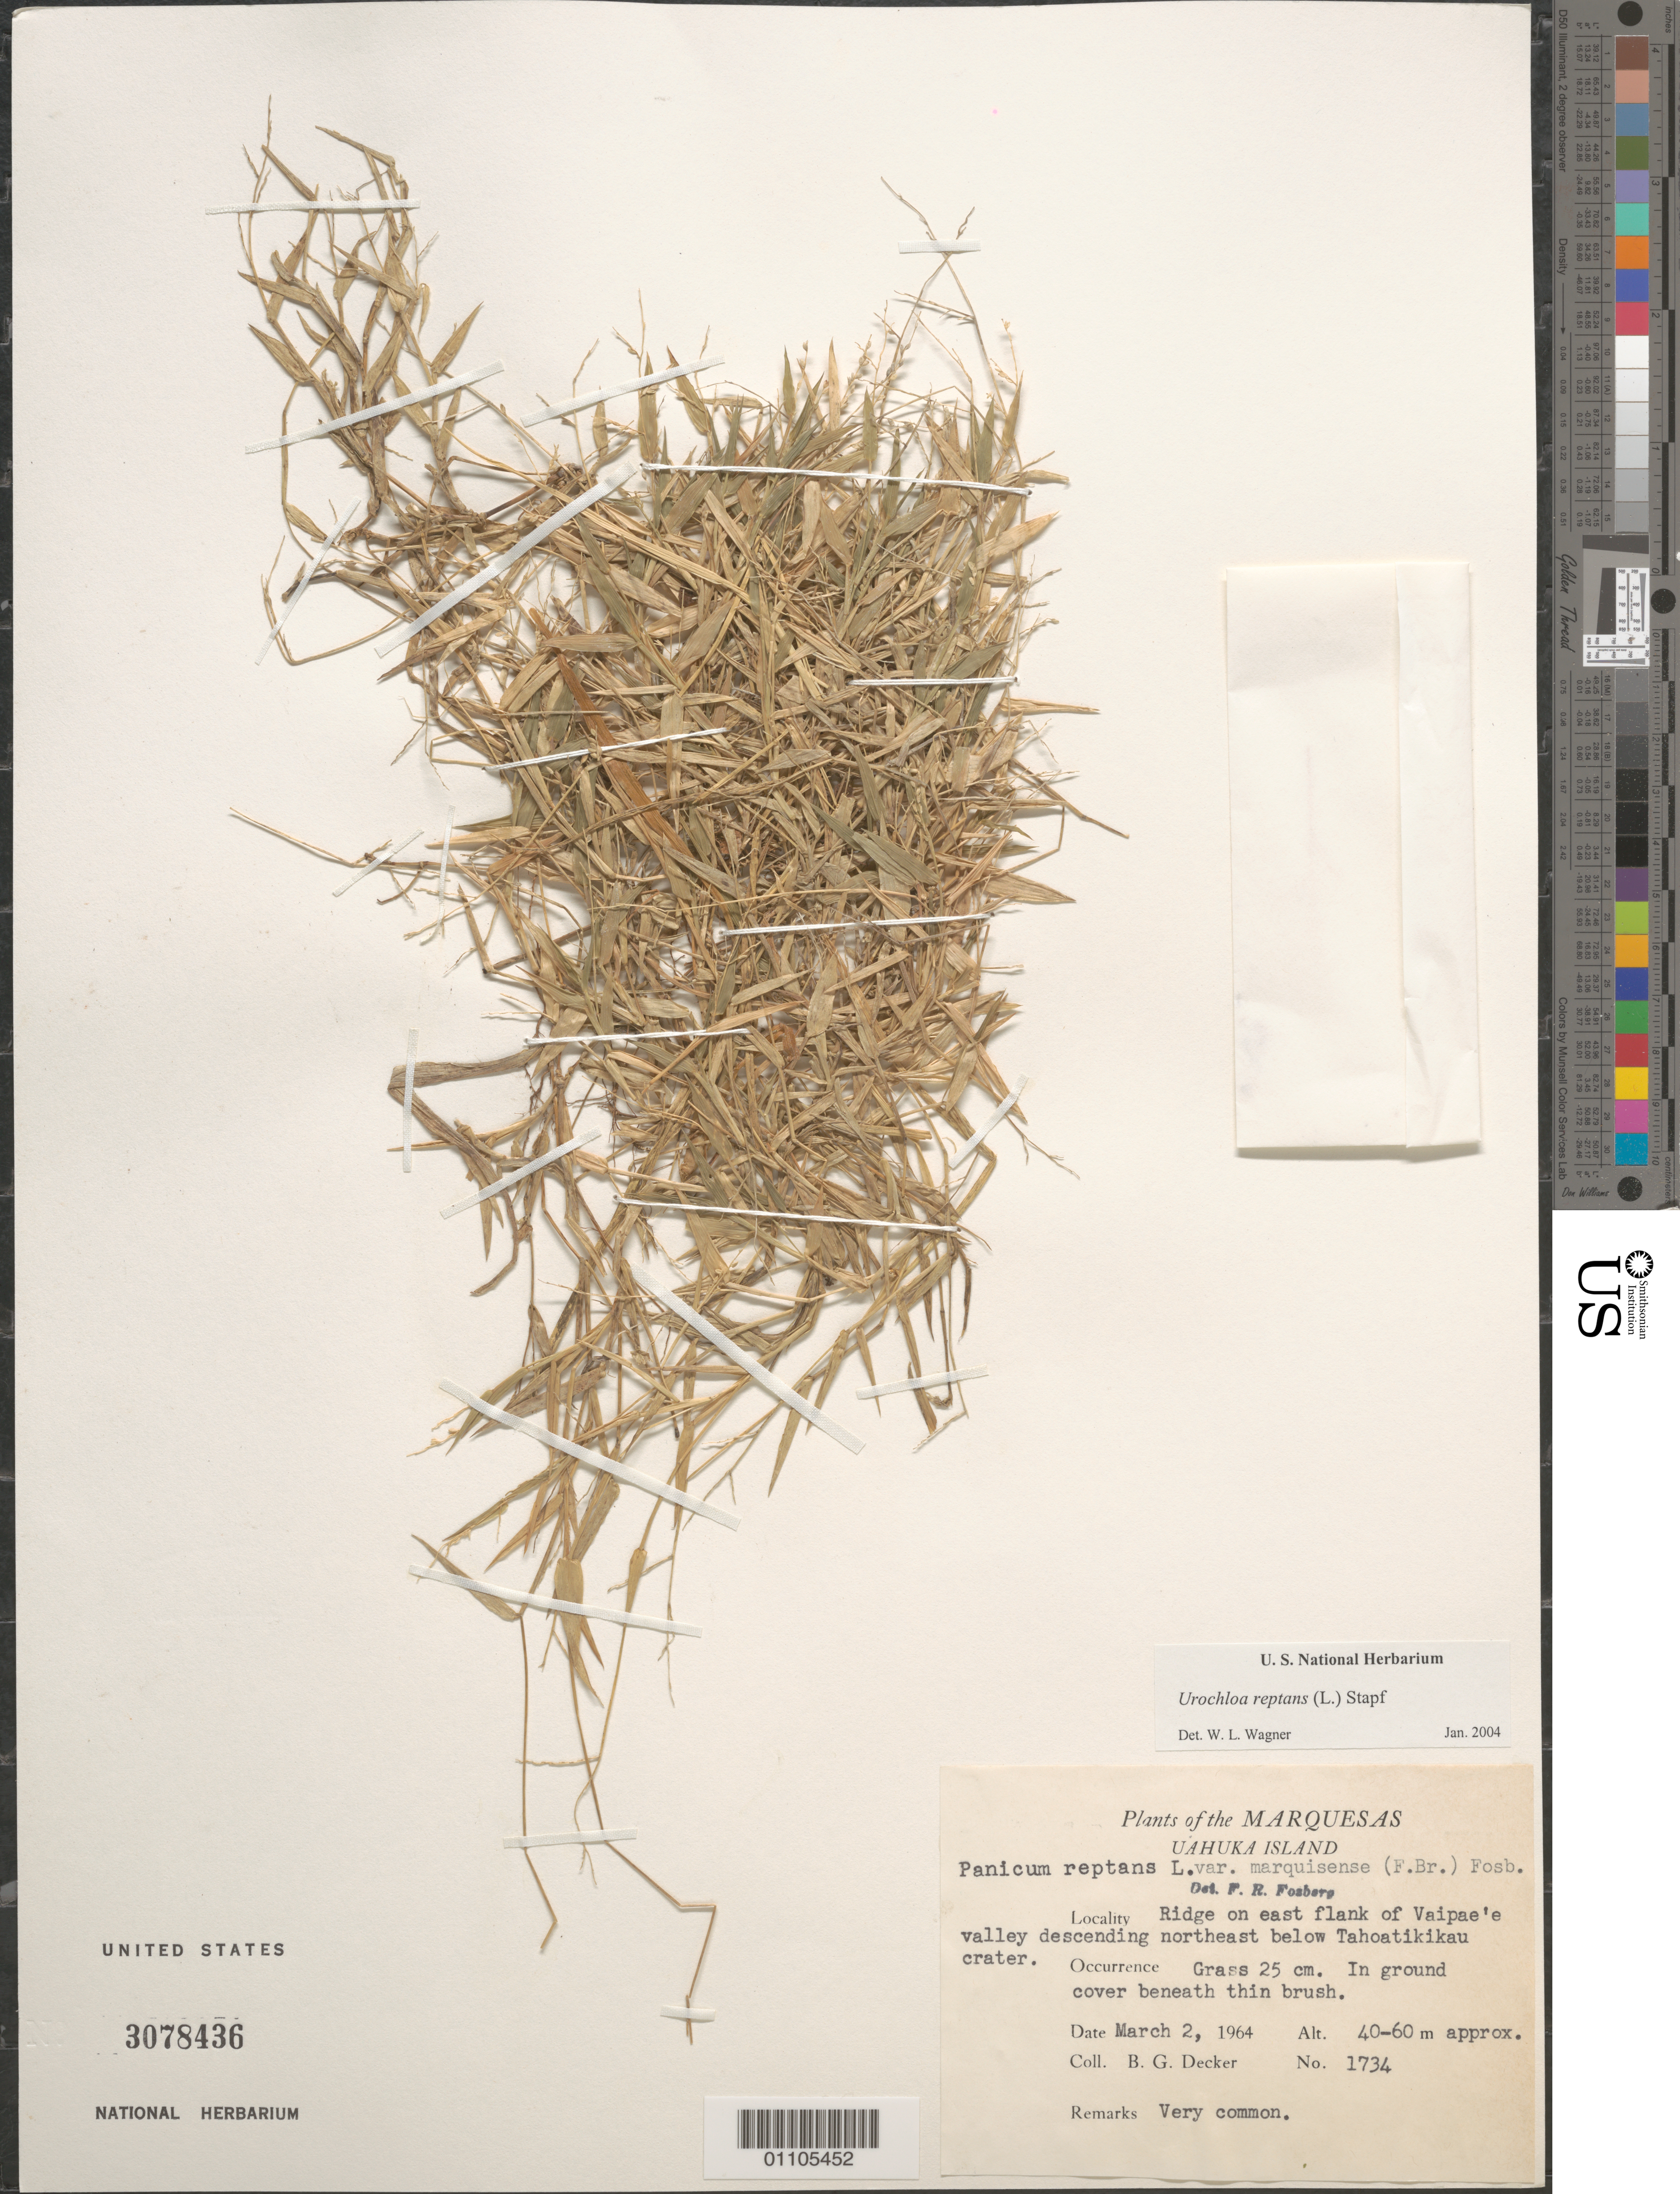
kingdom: Plantae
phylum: Tracheophyta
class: Liliopsida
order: Poales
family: Poaceae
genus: Urochloa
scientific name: Urochloa reptans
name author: (L.) Stapf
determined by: Wagner, W. L., (BOT), Smithsonian Institution - National Museum of Natural History (UNITED STATES)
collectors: B. G. Decker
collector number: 1734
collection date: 1964-03-02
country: French Polynesia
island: Ua Huka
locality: Vaipae'e valley, ridge on E flank of valley, descending NE below Tahoatikikau crater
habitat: In ground cover beneath thin bush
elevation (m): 40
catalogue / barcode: US 3078436